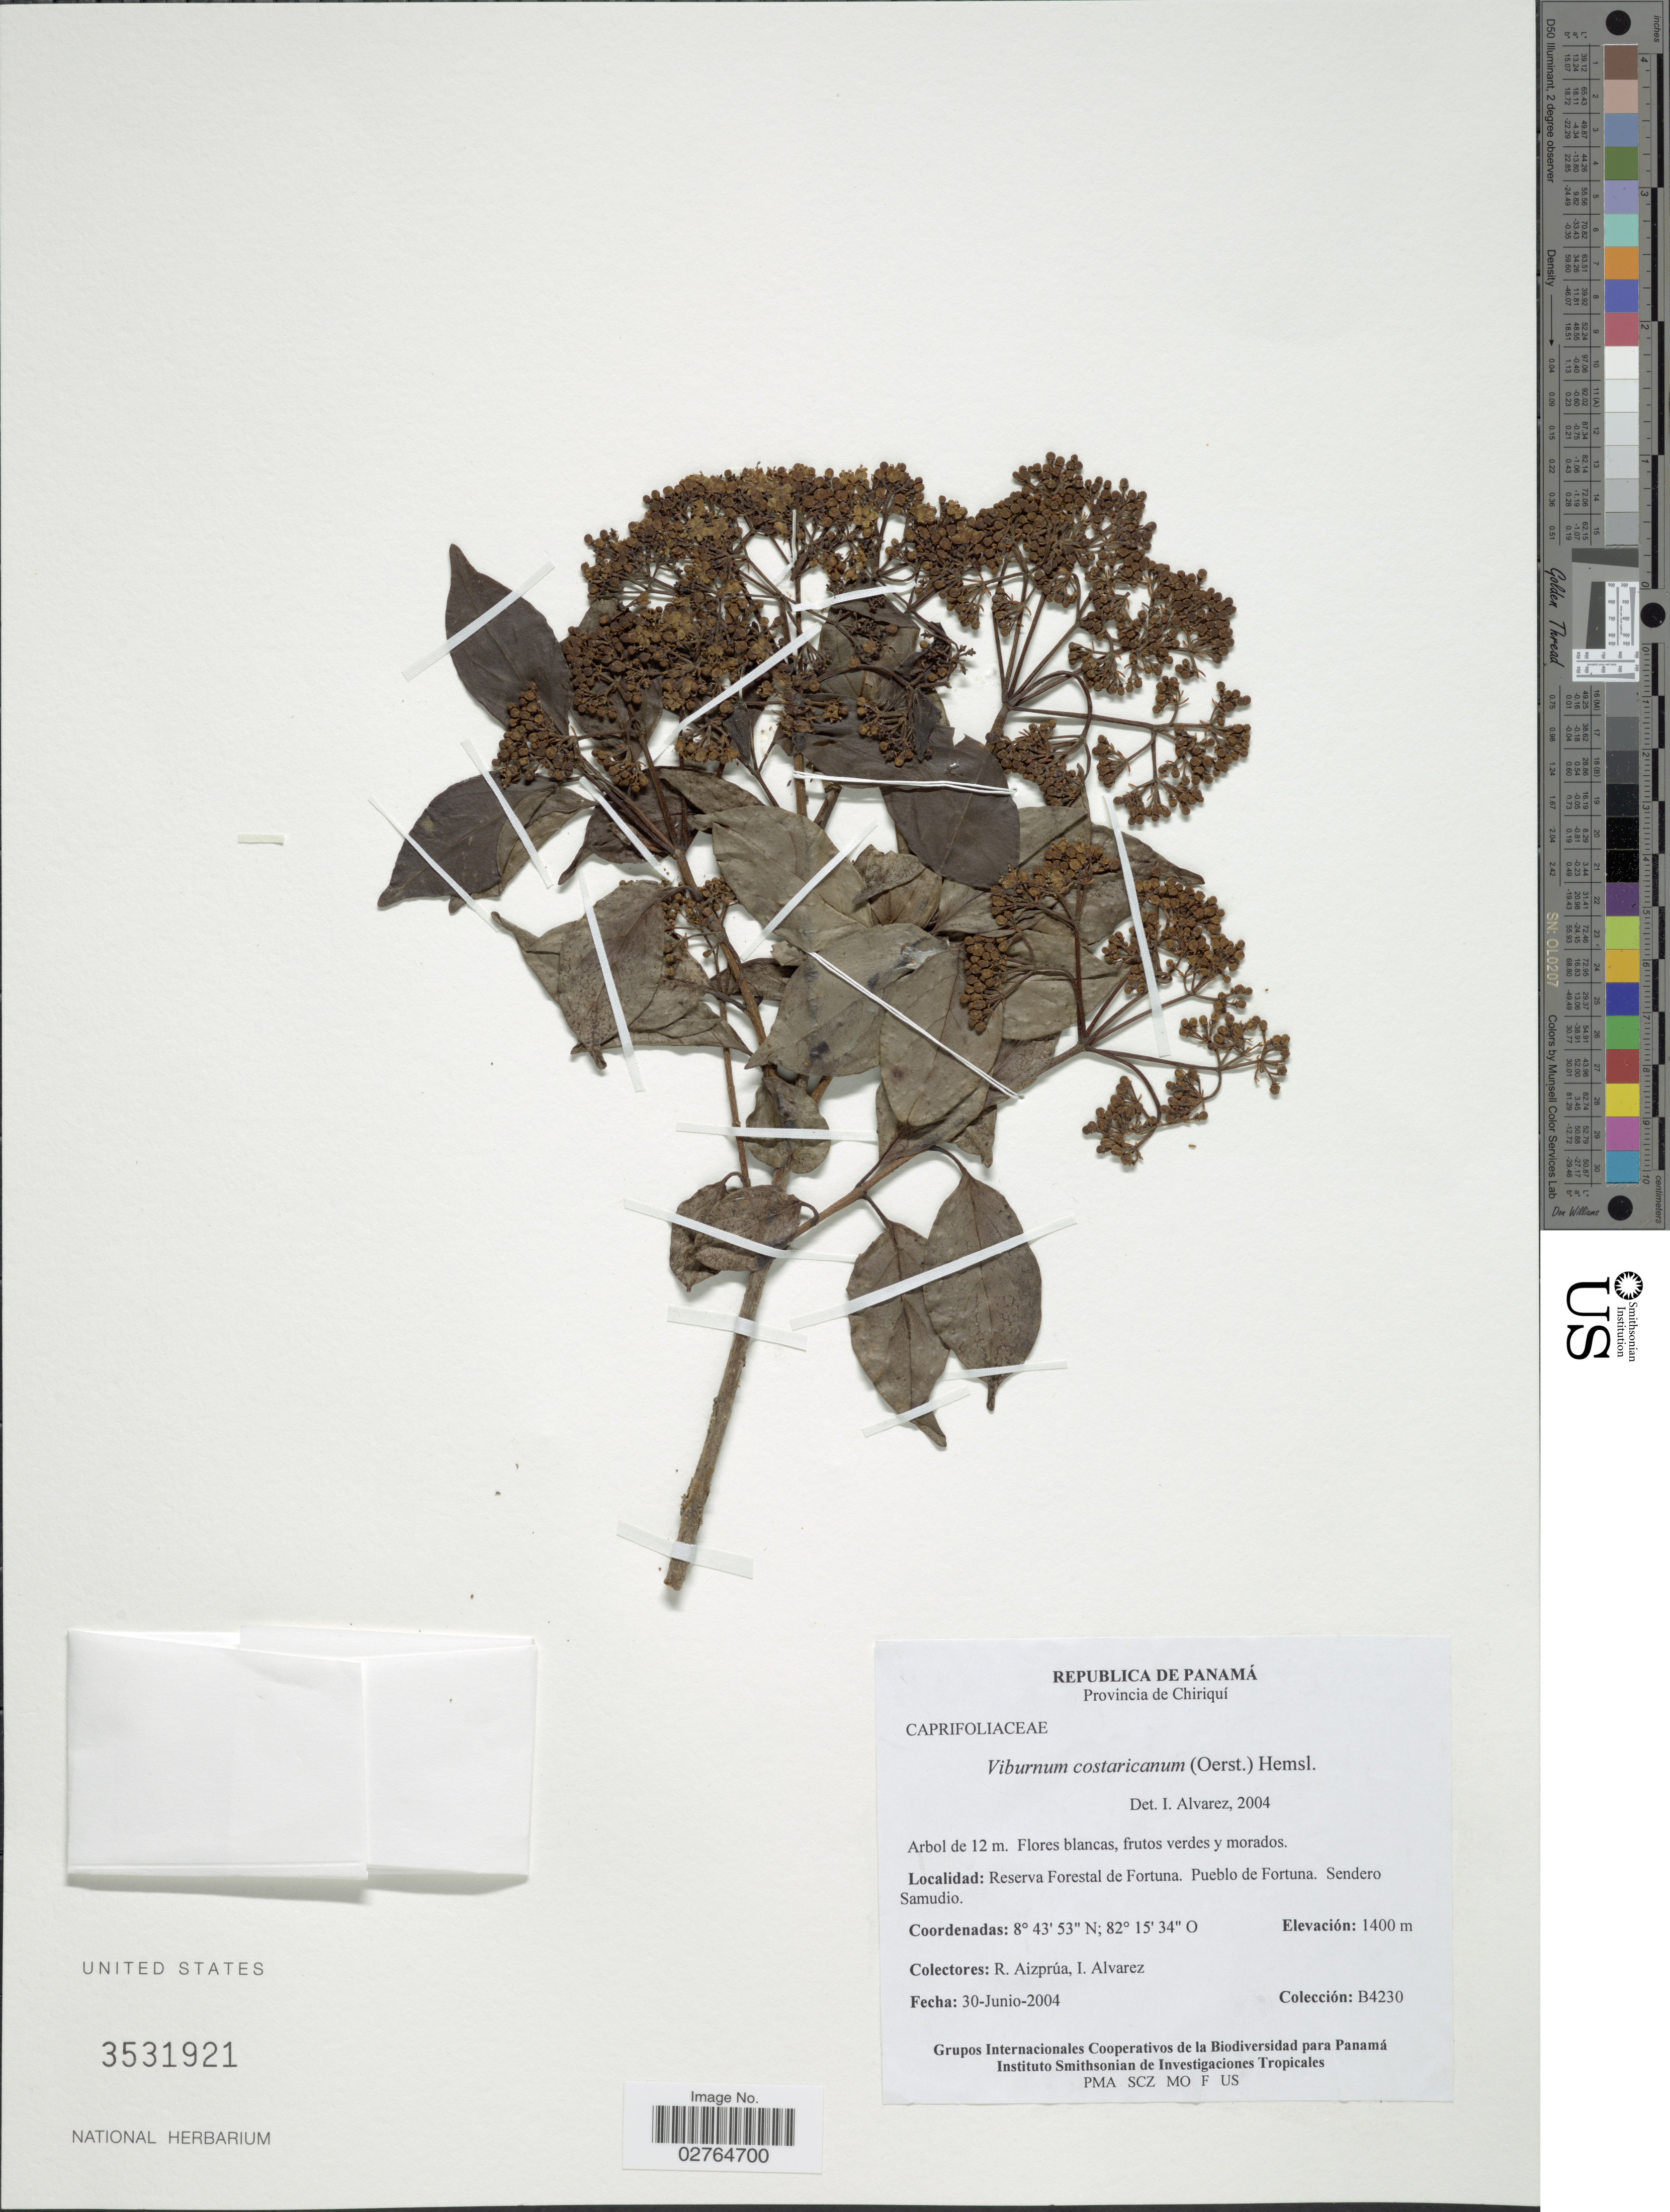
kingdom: Plantae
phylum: Tracheophyta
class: Magnoliopsida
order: Dipsacales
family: Viburnaceae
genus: Viburnum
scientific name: Viburnum costaricanum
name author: (Oerst.) Hemsl.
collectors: R. Aizprúa & I. Alvarez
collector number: B4230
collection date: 2004-06-30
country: Panama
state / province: Chiriqui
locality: Reserva Forestal de Fortuna. Pueblo de Fortuna. Sendero Samudio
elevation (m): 1400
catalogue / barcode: US 3531921